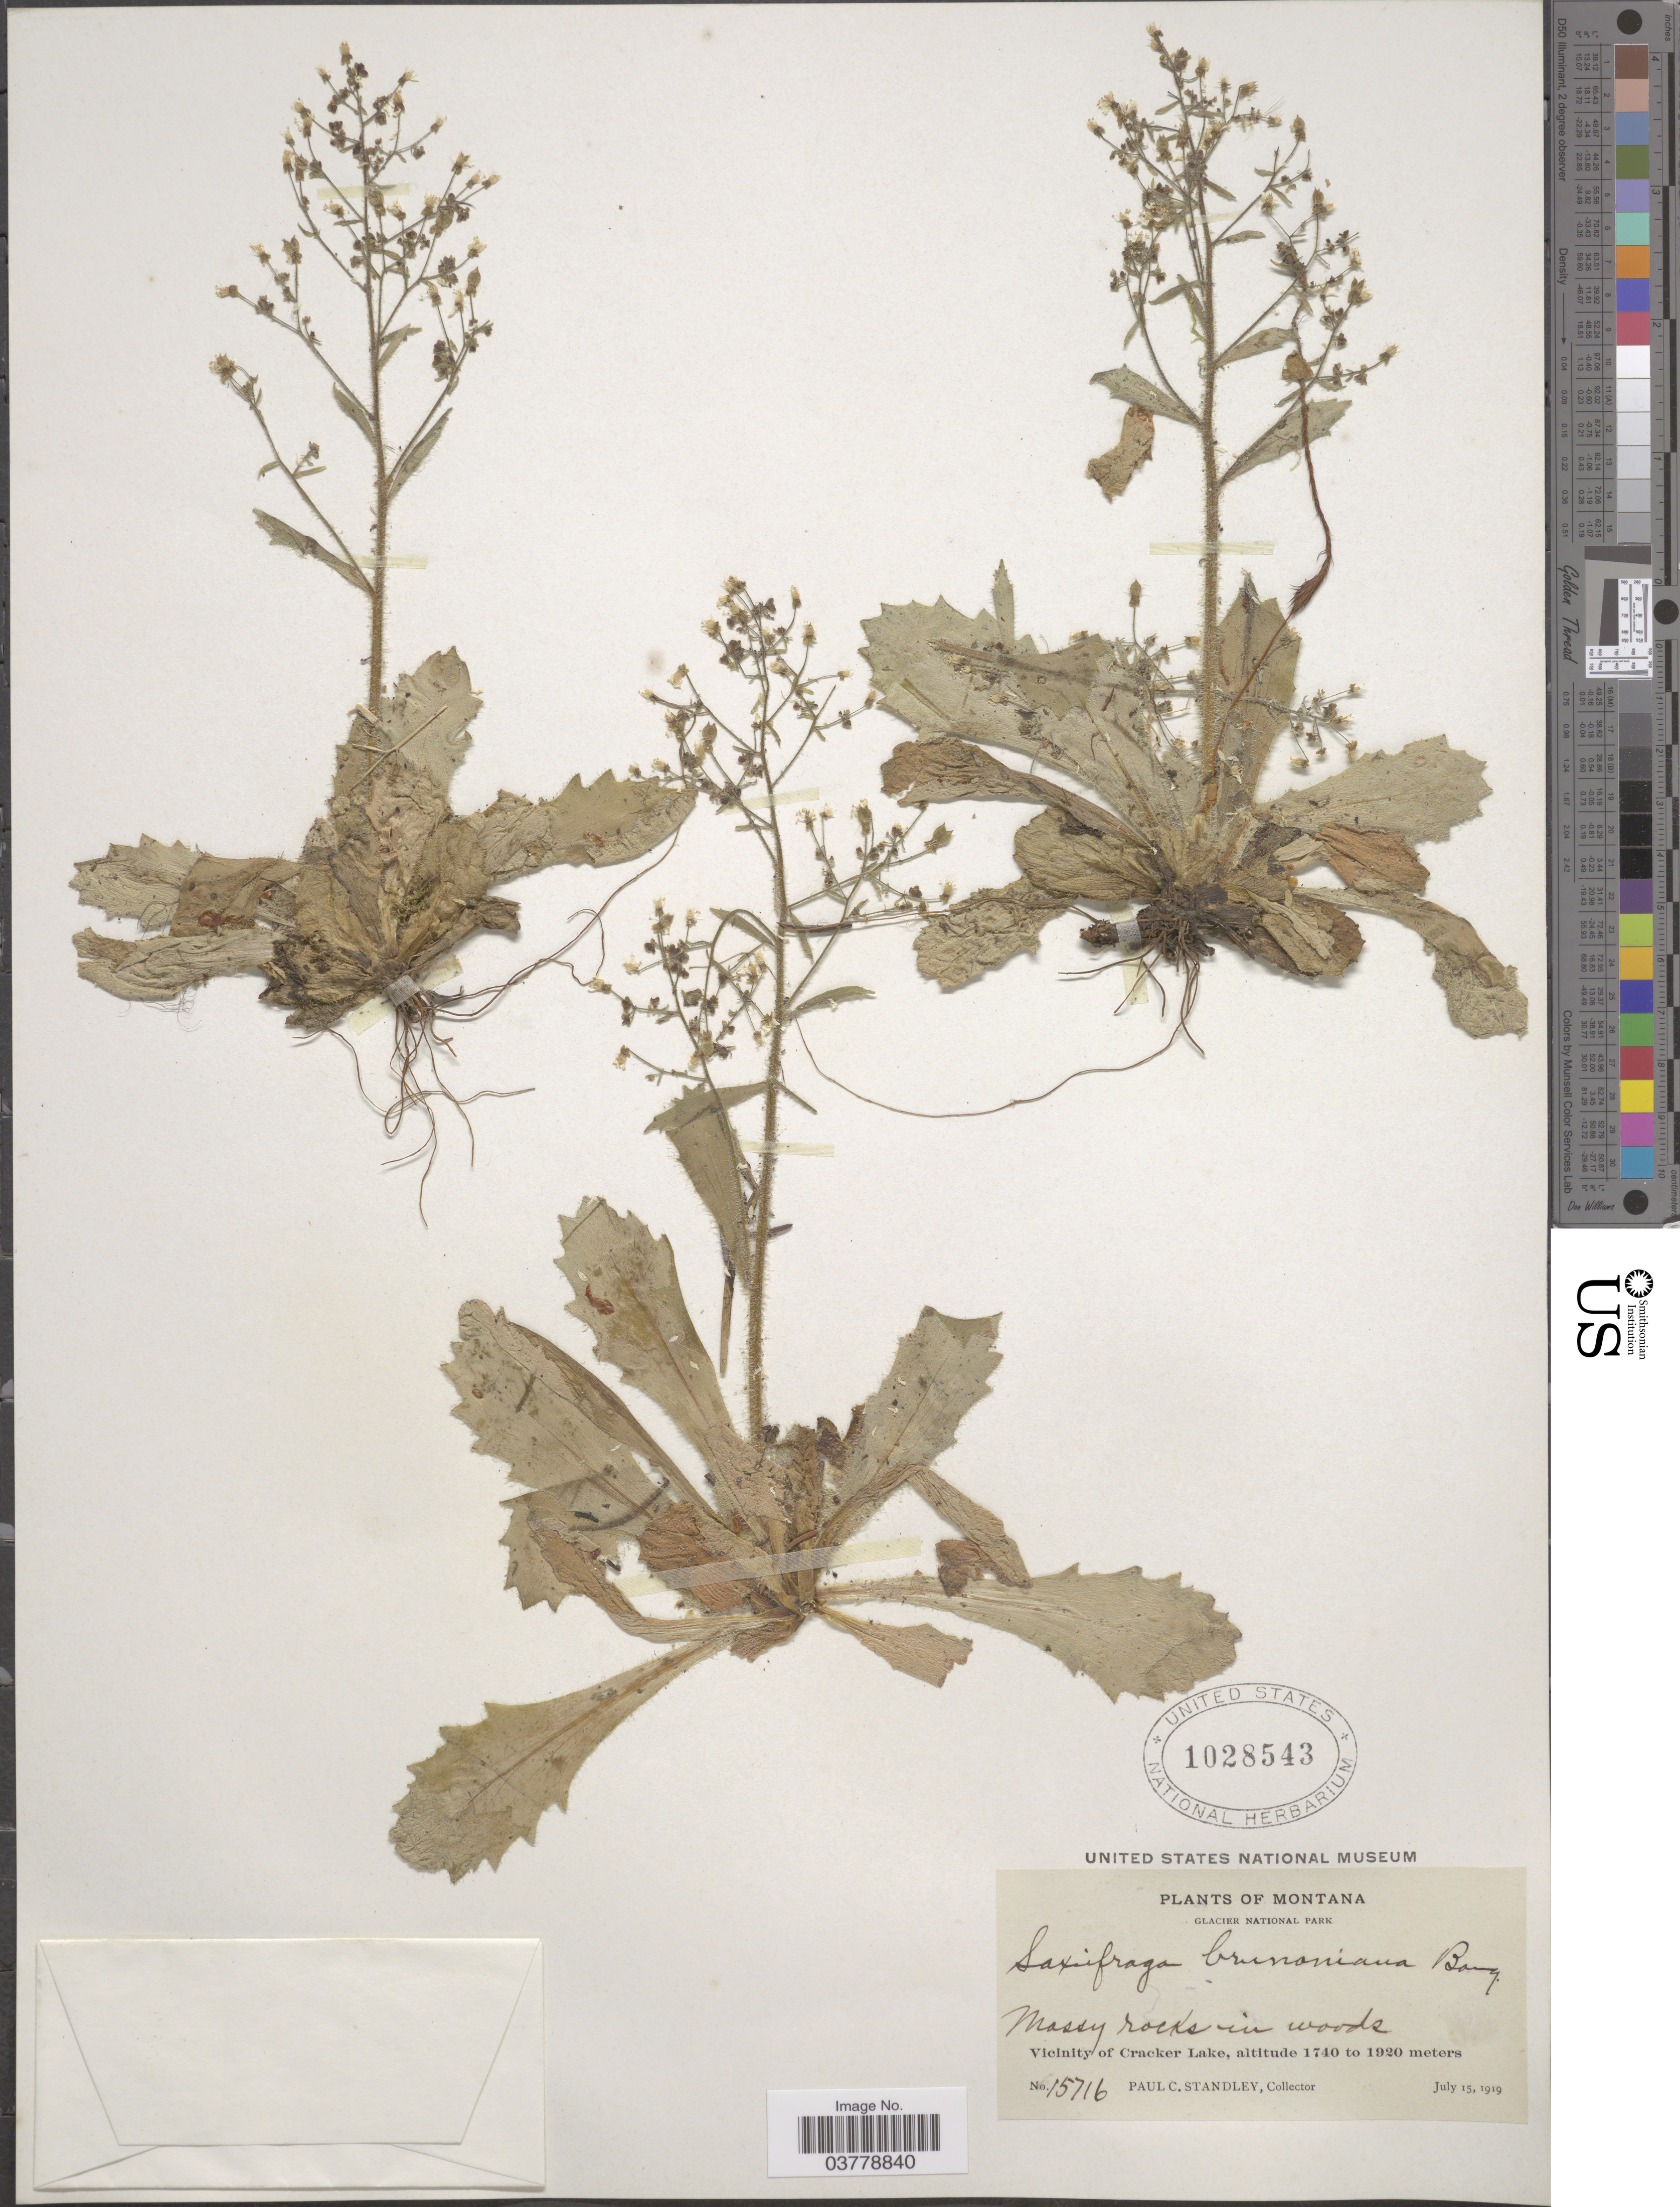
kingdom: Plantae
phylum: Tracheophyta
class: Magnoliopsida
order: Saxifragales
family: Saxifragaceae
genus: Micranthes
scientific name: Micranthes ferruginea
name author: (Graham) Brouillet & Gornall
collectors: P. C. Standley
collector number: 15716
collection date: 1919-07-15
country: United States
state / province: Montana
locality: Glacier National Park. Vicinity of Cracker Lake.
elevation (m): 1740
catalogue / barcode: US 1028543